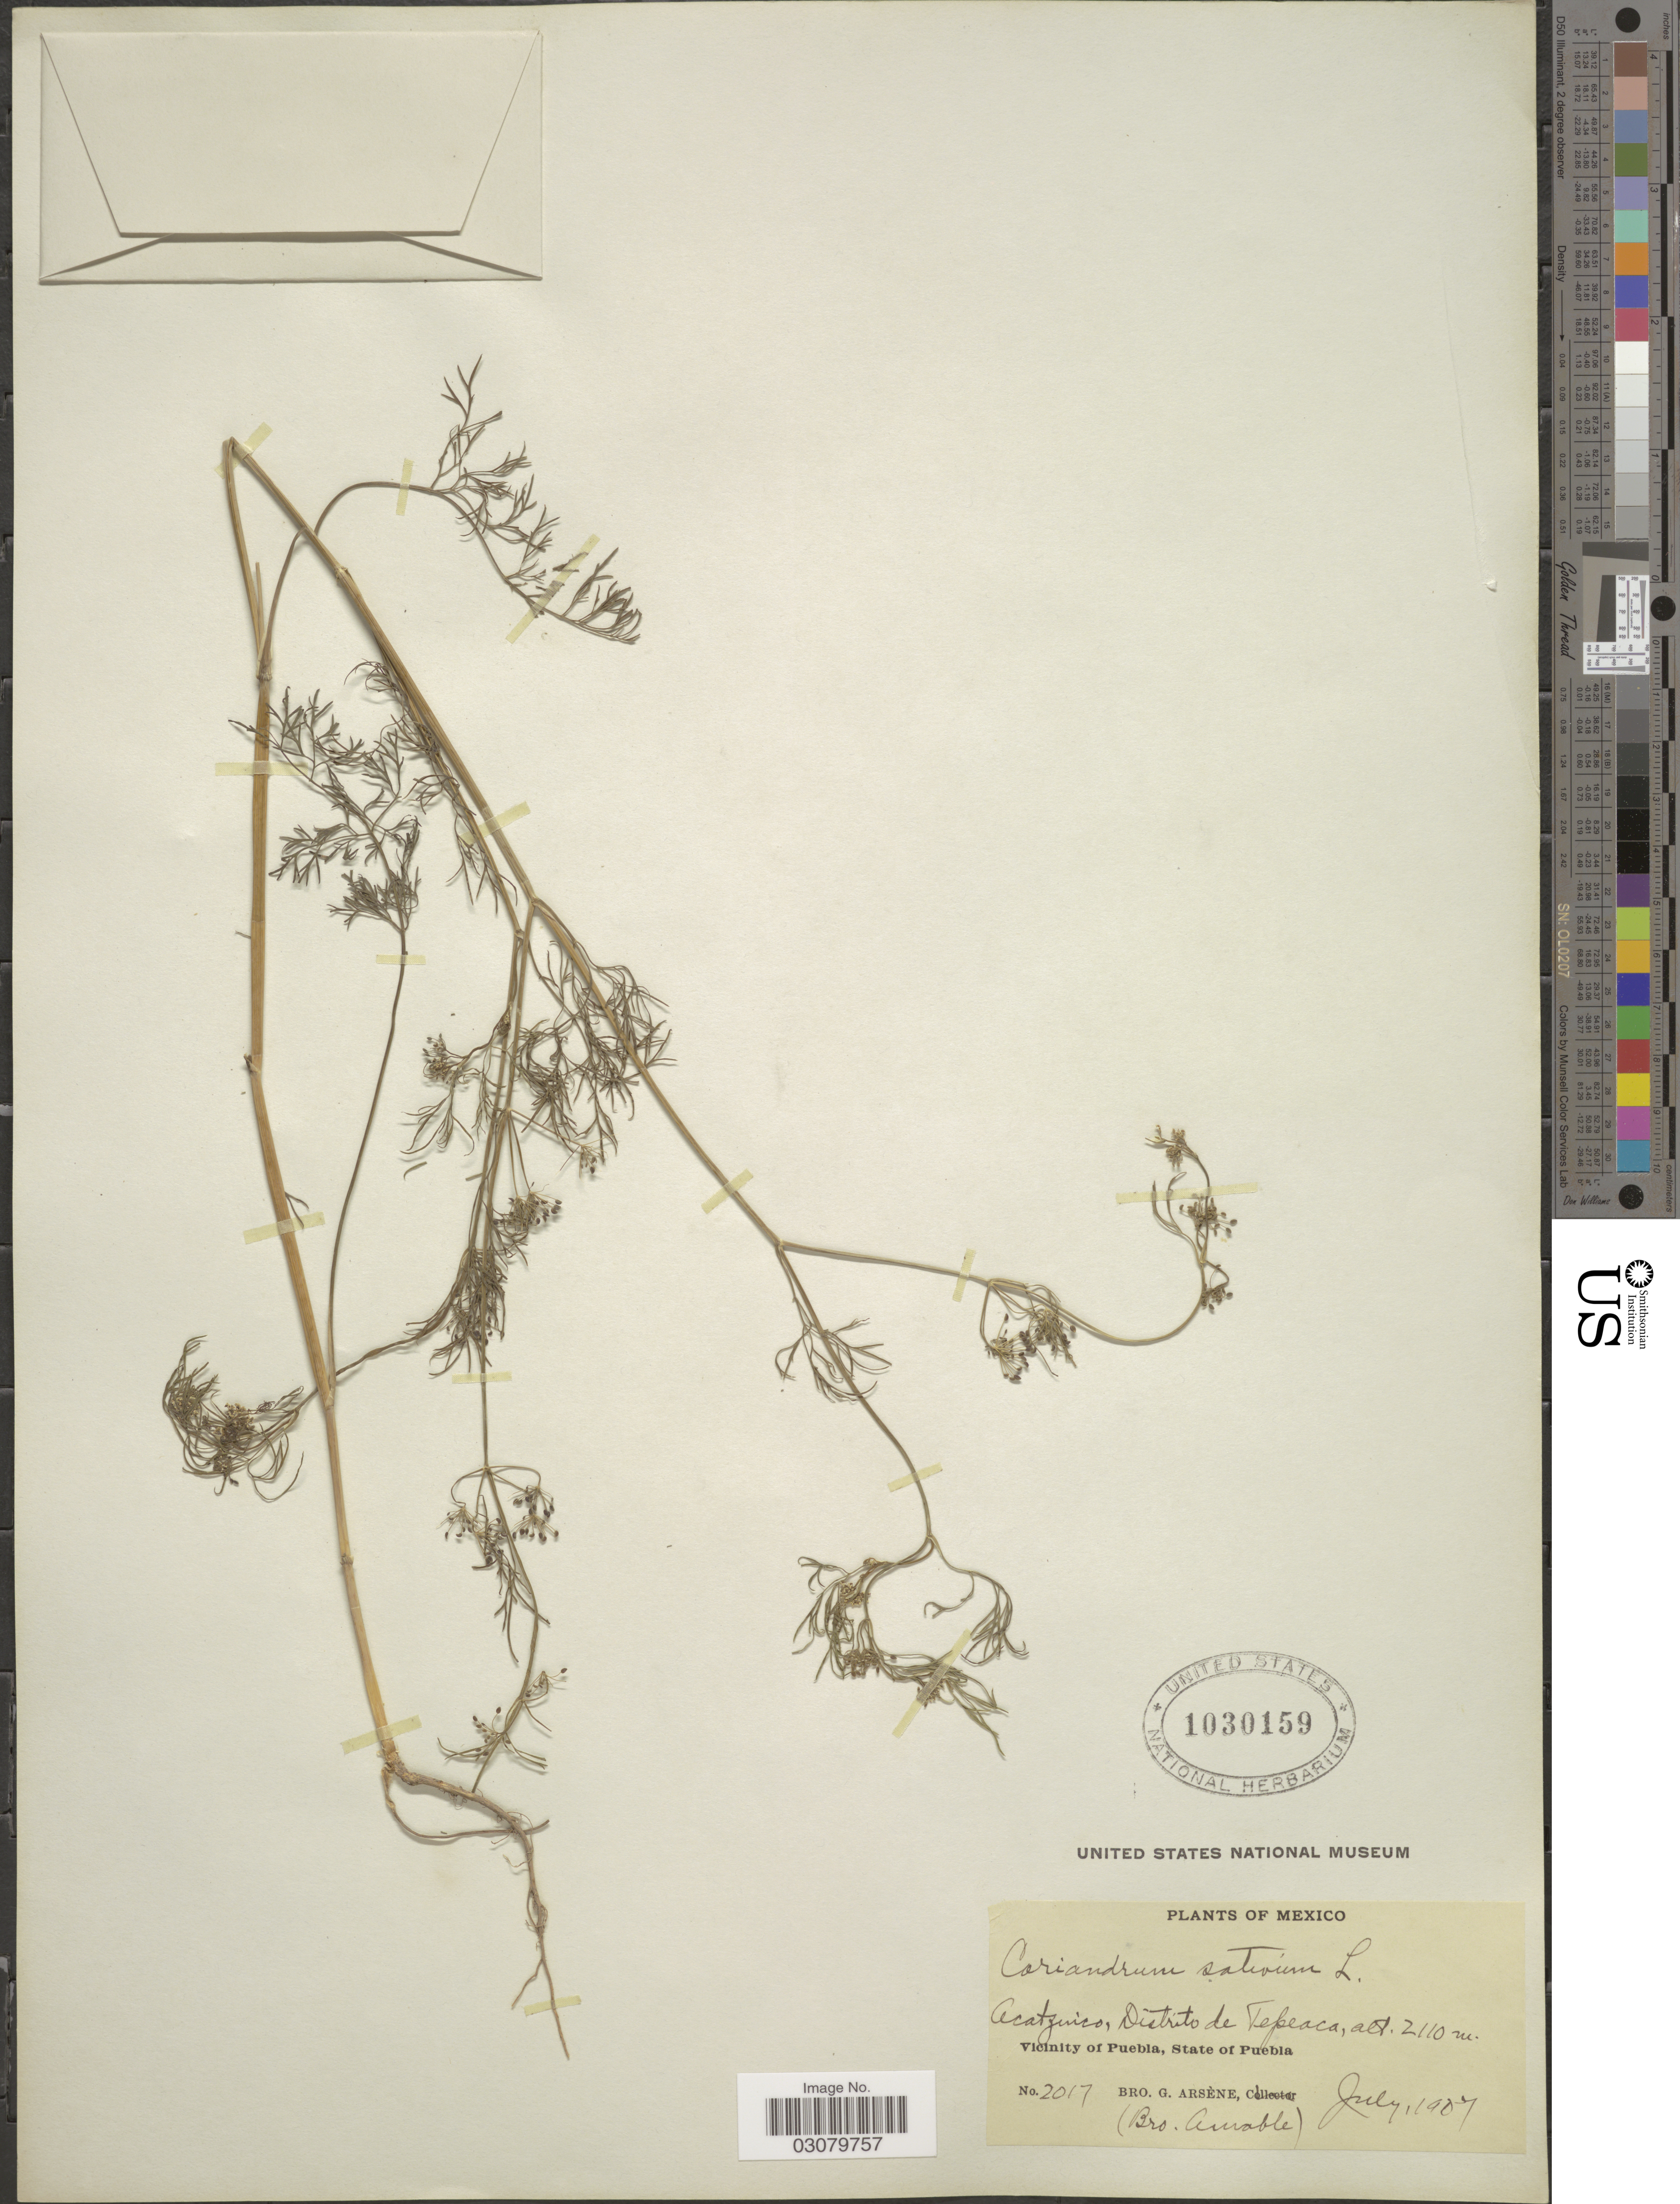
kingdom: Plantae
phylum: Tracheophyta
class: Magnoliopsida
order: Apiales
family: Apiaceae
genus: Coriandrum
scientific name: Coriandrum sativum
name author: L.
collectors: Bro. G. Arsène & B. Amable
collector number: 2017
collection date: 1907-07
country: Mexico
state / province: Puebla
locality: Acatzinco, Distrito de Tepeaca. Vicinity of Puebla.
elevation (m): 2110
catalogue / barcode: US 1030159